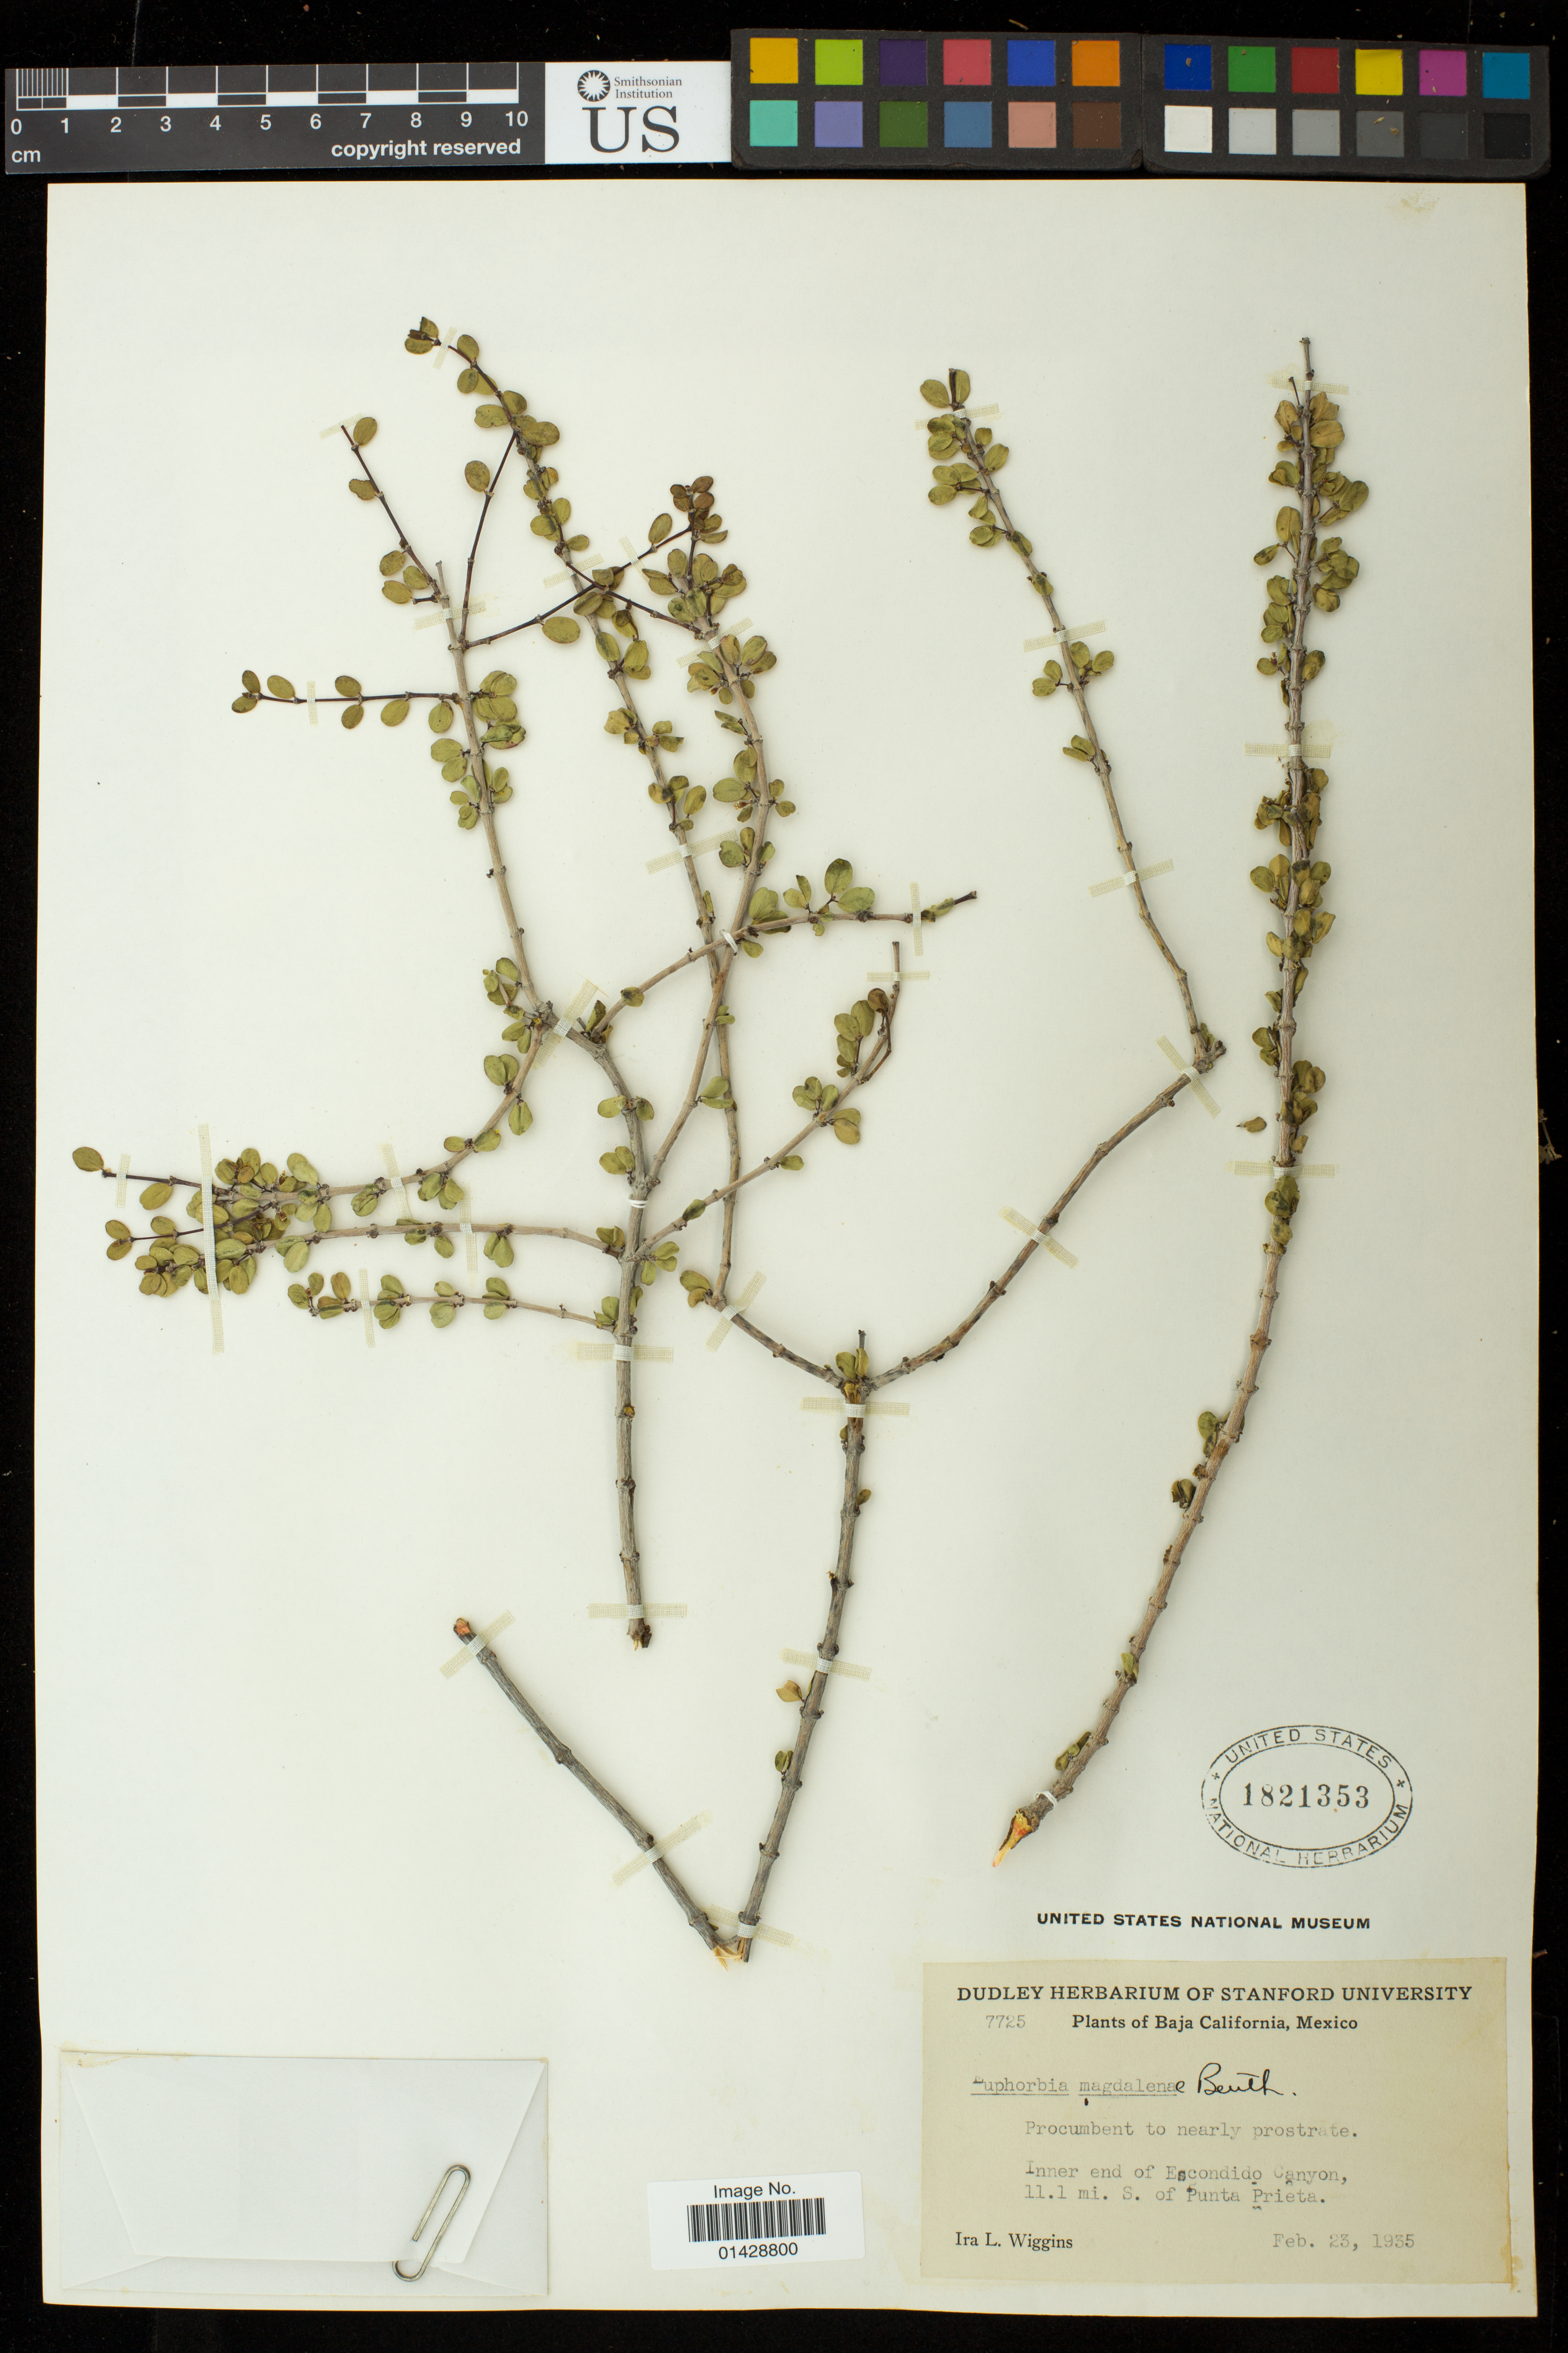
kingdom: Plantae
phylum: Tracheophyta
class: Magnoliopsida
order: Malpighiales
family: Euphorbiaceae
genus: Euphorbia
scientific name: Euphorbia magdalenae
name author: Benth.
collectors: I. L. Wiggins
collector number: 7725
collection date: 1935-02-23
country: Mexico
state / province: Baja California Sur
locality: Inner end of Escondido Canyon, 11.1 mi. S. of Punta Prieta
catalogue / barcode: US 1821353